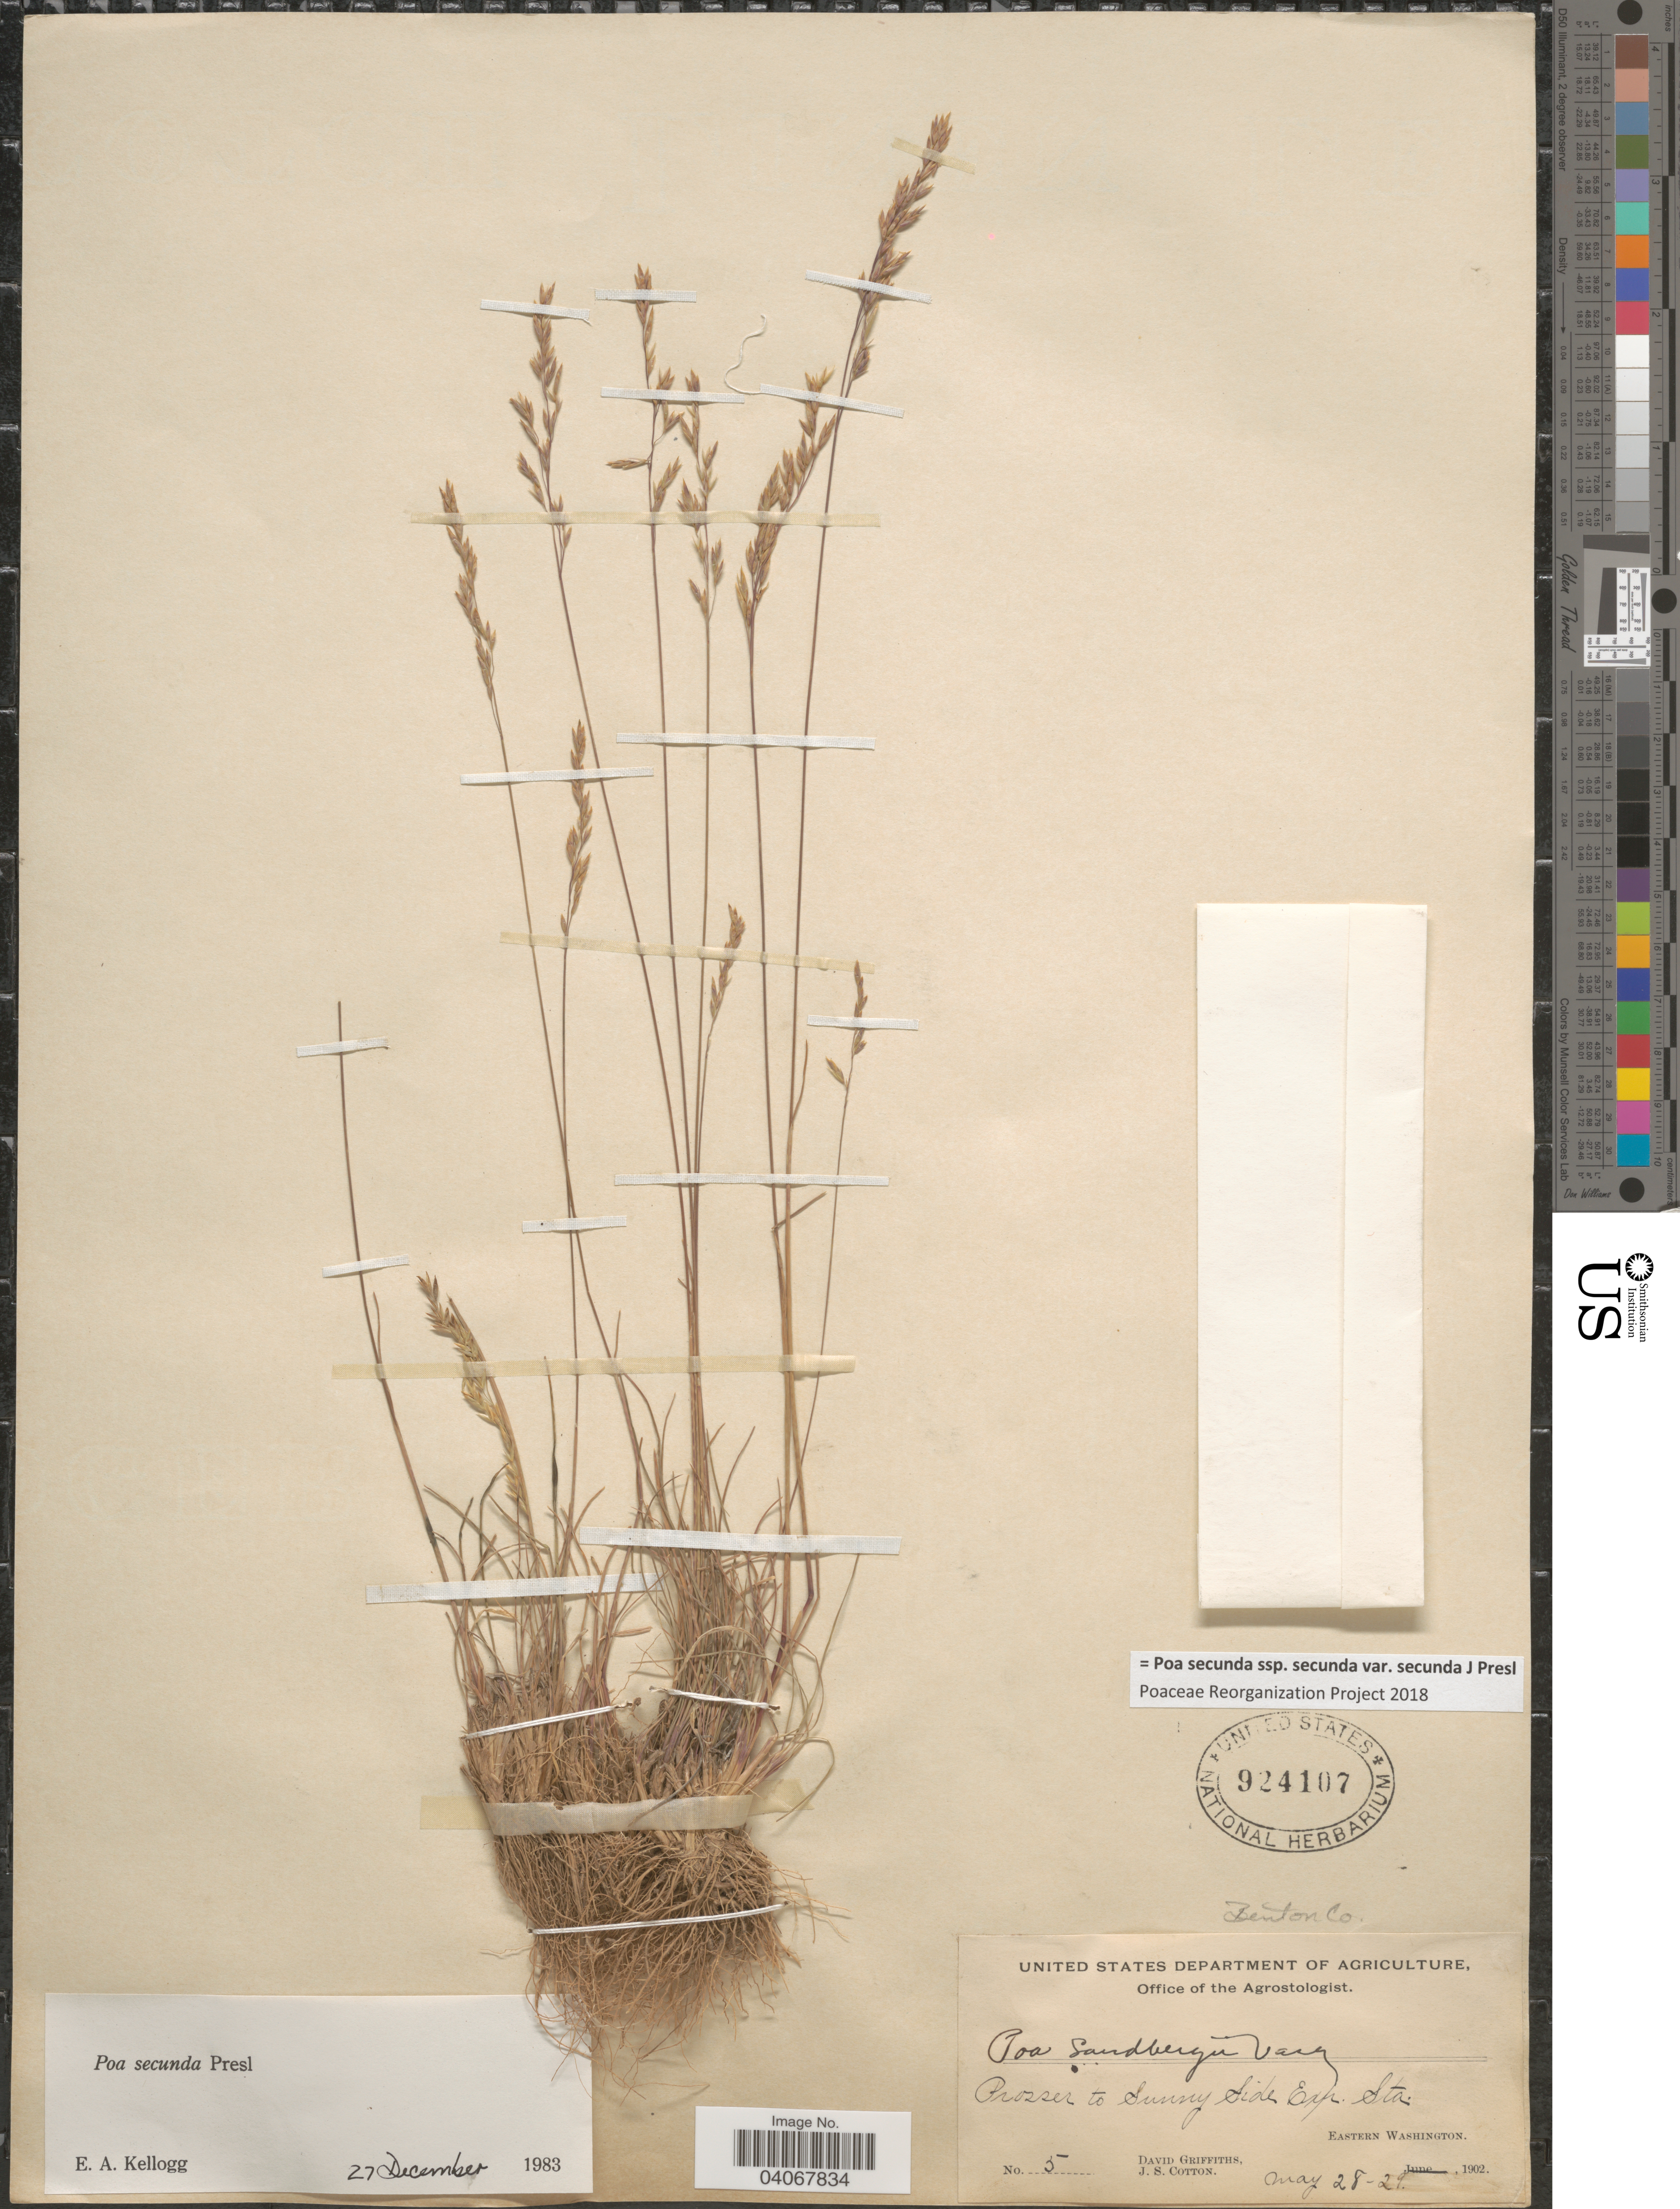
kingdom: Plantae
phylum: Tracheophyta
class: Liliopsida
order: Poales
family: Poaceae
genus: Poa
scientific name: Poa secunda subsp. secunda var. secunda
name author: J. Presl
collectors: D. Griffiths & J. S. Cotton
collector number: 5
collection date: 1902-05-28/1902-05-29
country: United States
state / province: Washington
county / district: Benton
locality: Benton Co. Prosser to Sunny Side Exp. Sta. Eastern Washington.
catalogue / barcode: US 924107